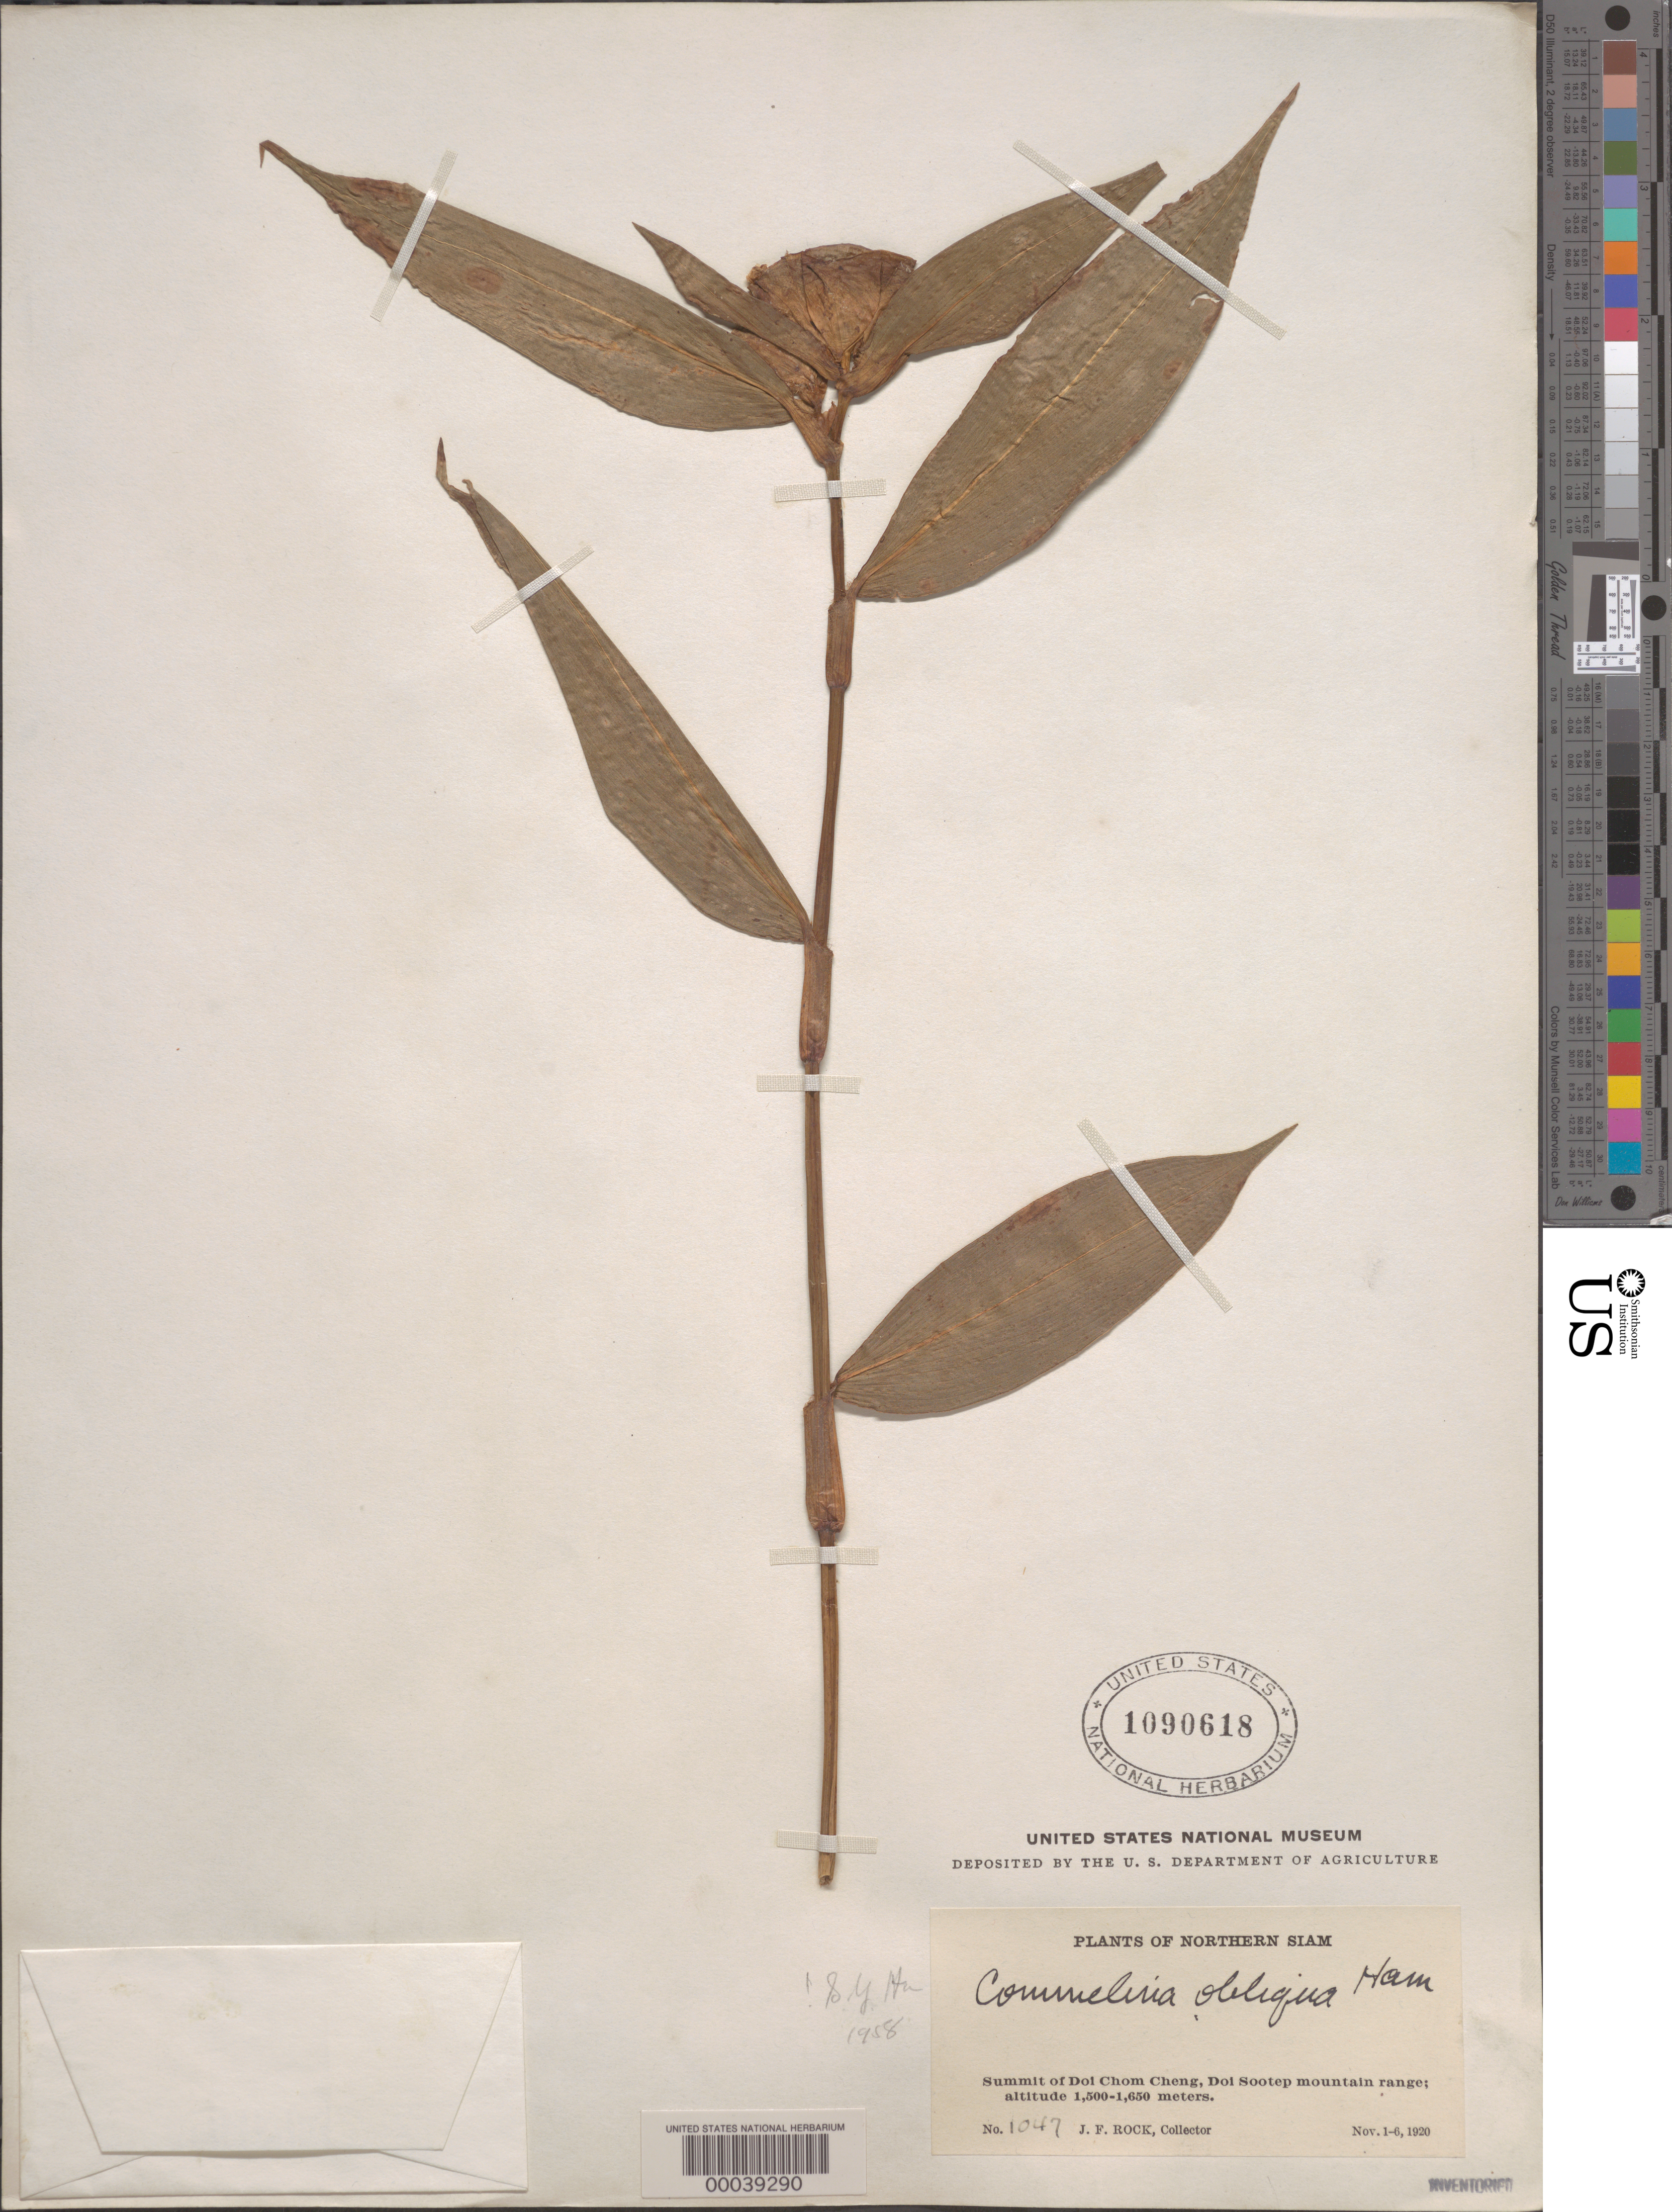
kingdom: Plantae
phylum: Tracheophyta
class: Liliopsida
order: Commelinales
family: Commelinaceae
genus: Commelina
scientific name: Commelina paludosa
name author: Blume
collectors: J. F. Rock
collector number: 1047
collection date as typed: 01 Nov 1920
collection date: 1920-11-01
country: Thailand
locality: Summit of doi chom cheng; doi sootep mountain range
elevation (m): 1500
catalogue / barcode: US 1090618